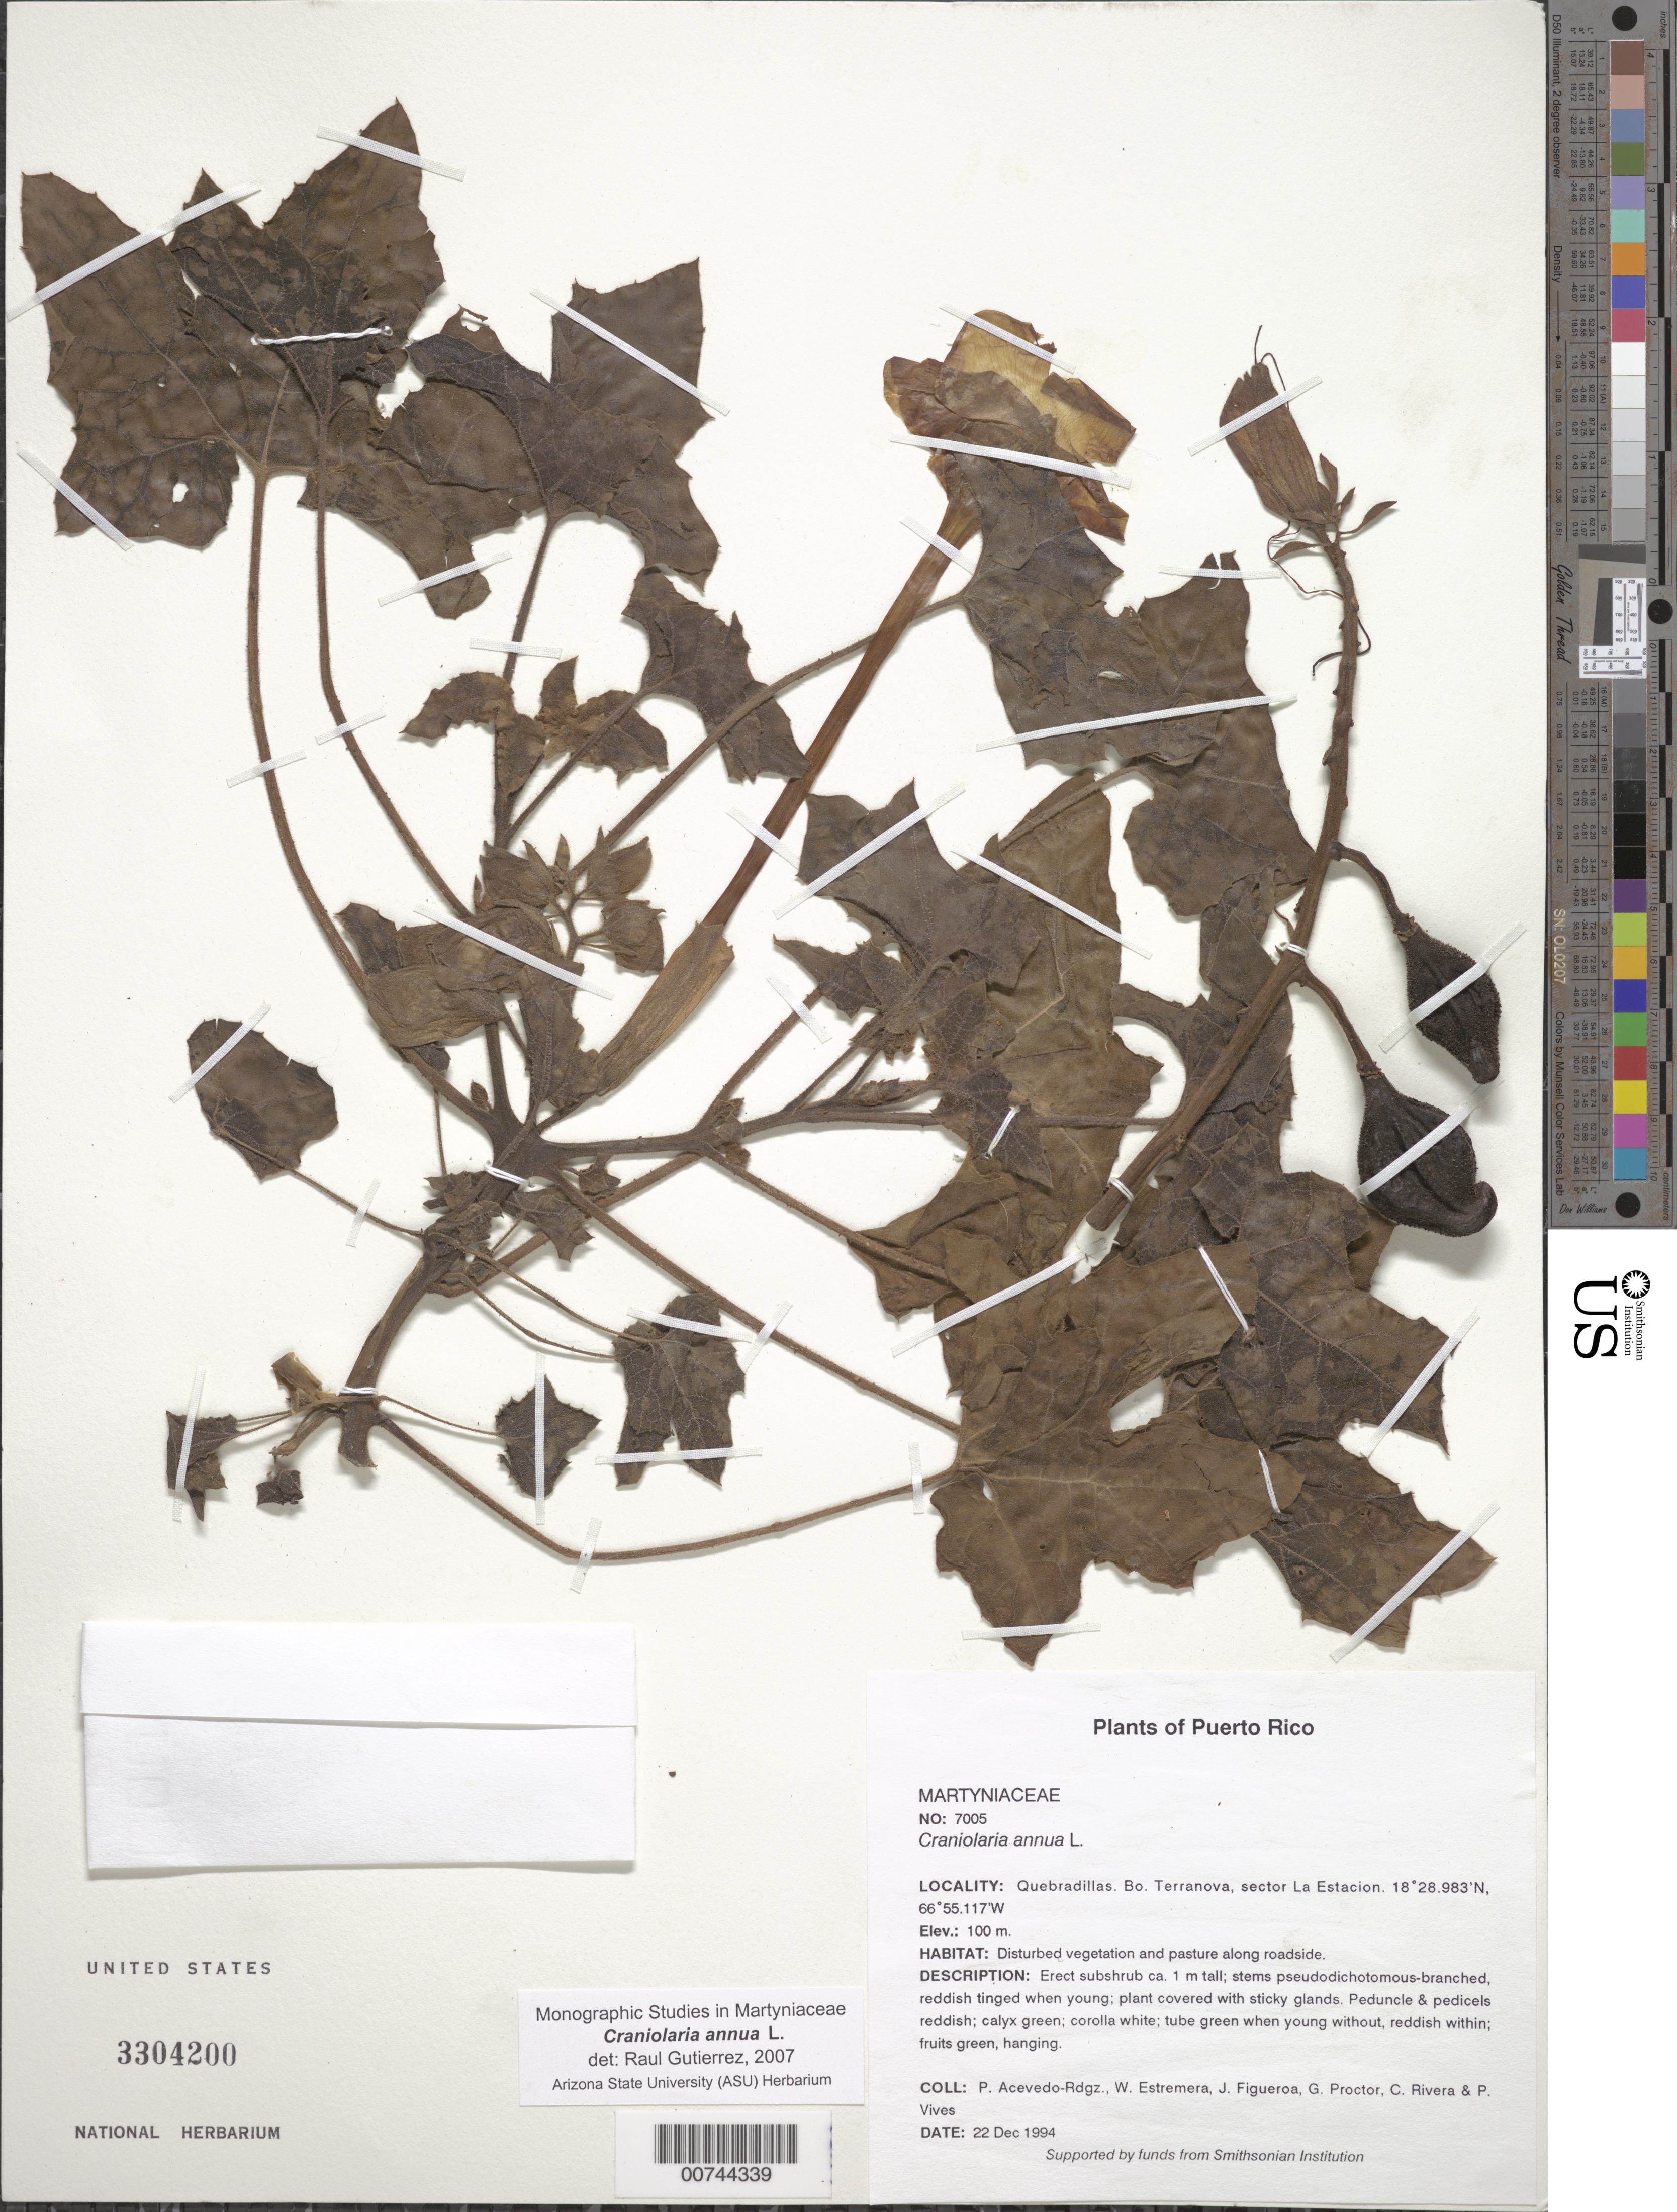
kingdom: Plantae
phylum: Tracheophyta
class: Magnoliopsida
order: Lamiales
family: Martyniaceae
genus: Craniolaria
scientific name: Craniolaria annua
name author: L.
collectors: P. Acevedo-Rodr., W. Estremera, J. Figueroa, G. R. Proctor, C. Rivera & P. Vives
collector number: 7005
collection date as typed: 22 Dec 1994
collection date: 1994-12-22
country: Puerto Rico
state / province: Quebradillas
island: Puerto Rico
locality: Quebradillas. Bo. Terranova, sector La Estación.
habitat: Disturbed vegetation and pasture along roadside.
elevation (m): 100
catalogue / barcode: US 3304200